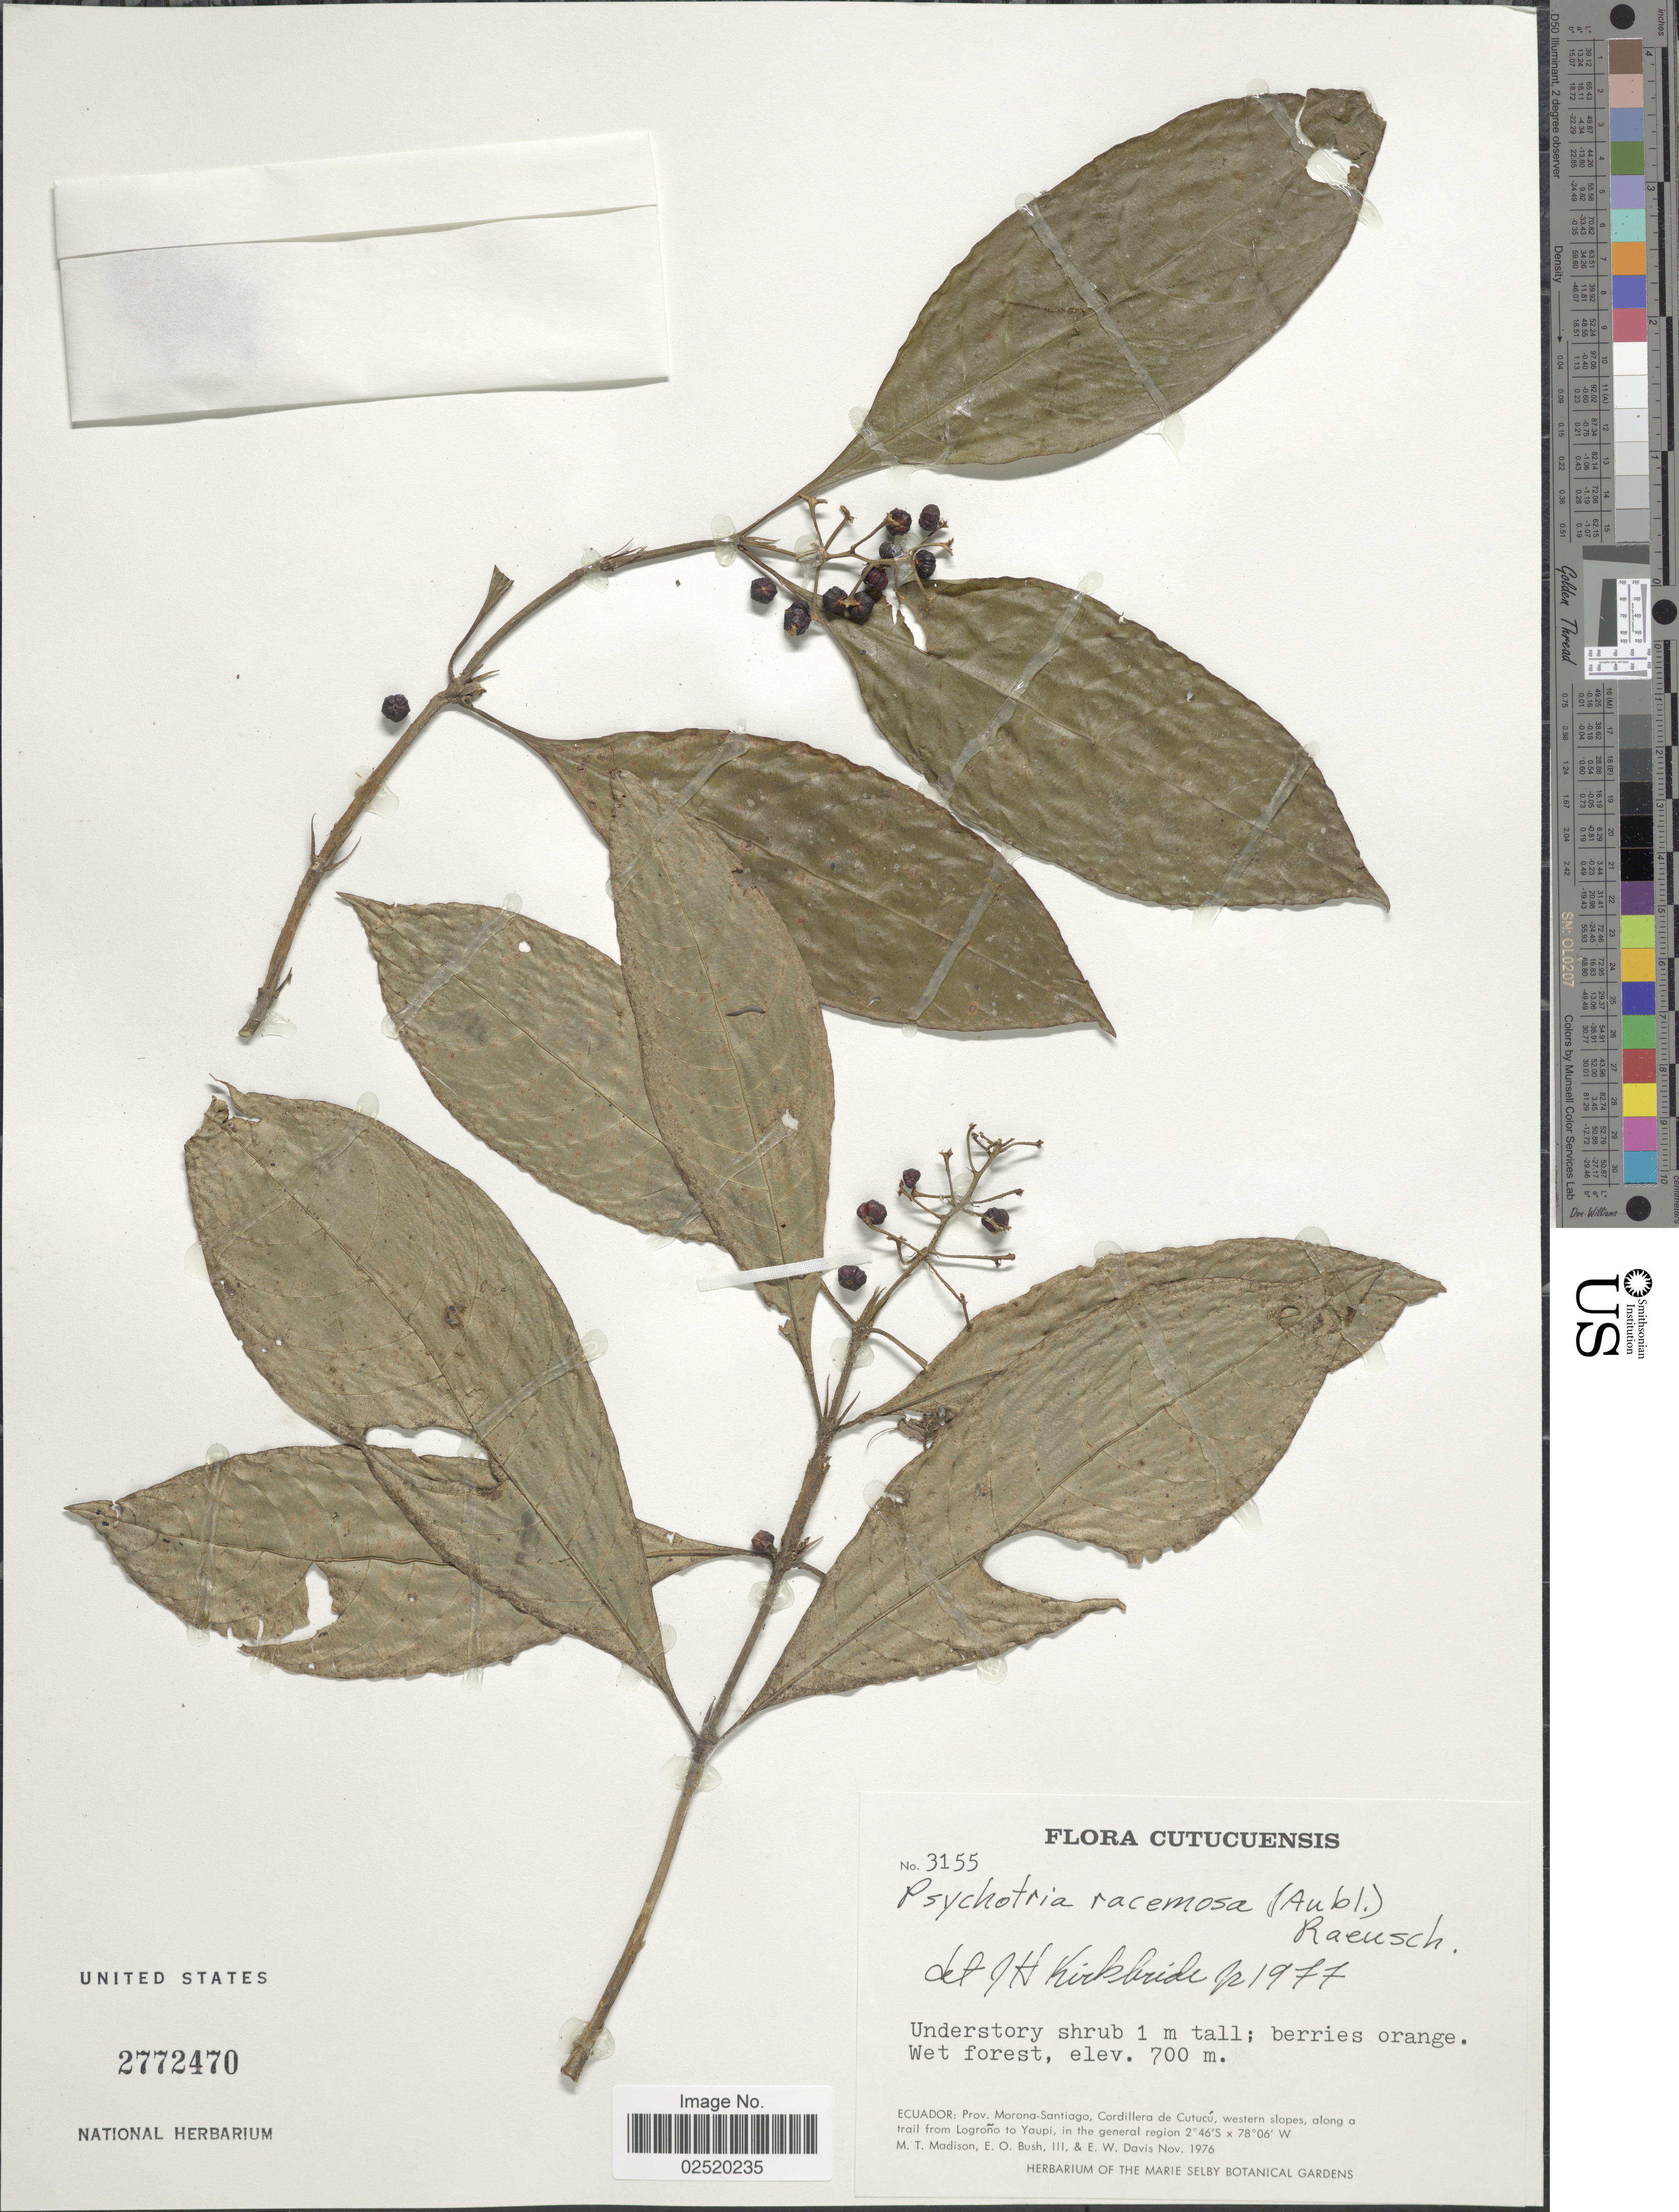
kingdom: Plantae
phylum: Tracheophyta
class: Magnoliopsida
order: Gentianales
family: Rubiaceae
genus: Psychotria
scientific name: Psychotria racemosa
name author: Rich.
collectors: M. T. Madison, E. O. Bush & E. W. Davis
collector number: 3155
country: Ecuador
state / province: Morona-Santiago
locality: Ecuador: Prov. Morona-Santiago, Cordillera de Cutucu, western slopes, along trail from Lagrano to Yaupi, in the general region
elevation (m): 700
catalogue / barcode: US 2772470